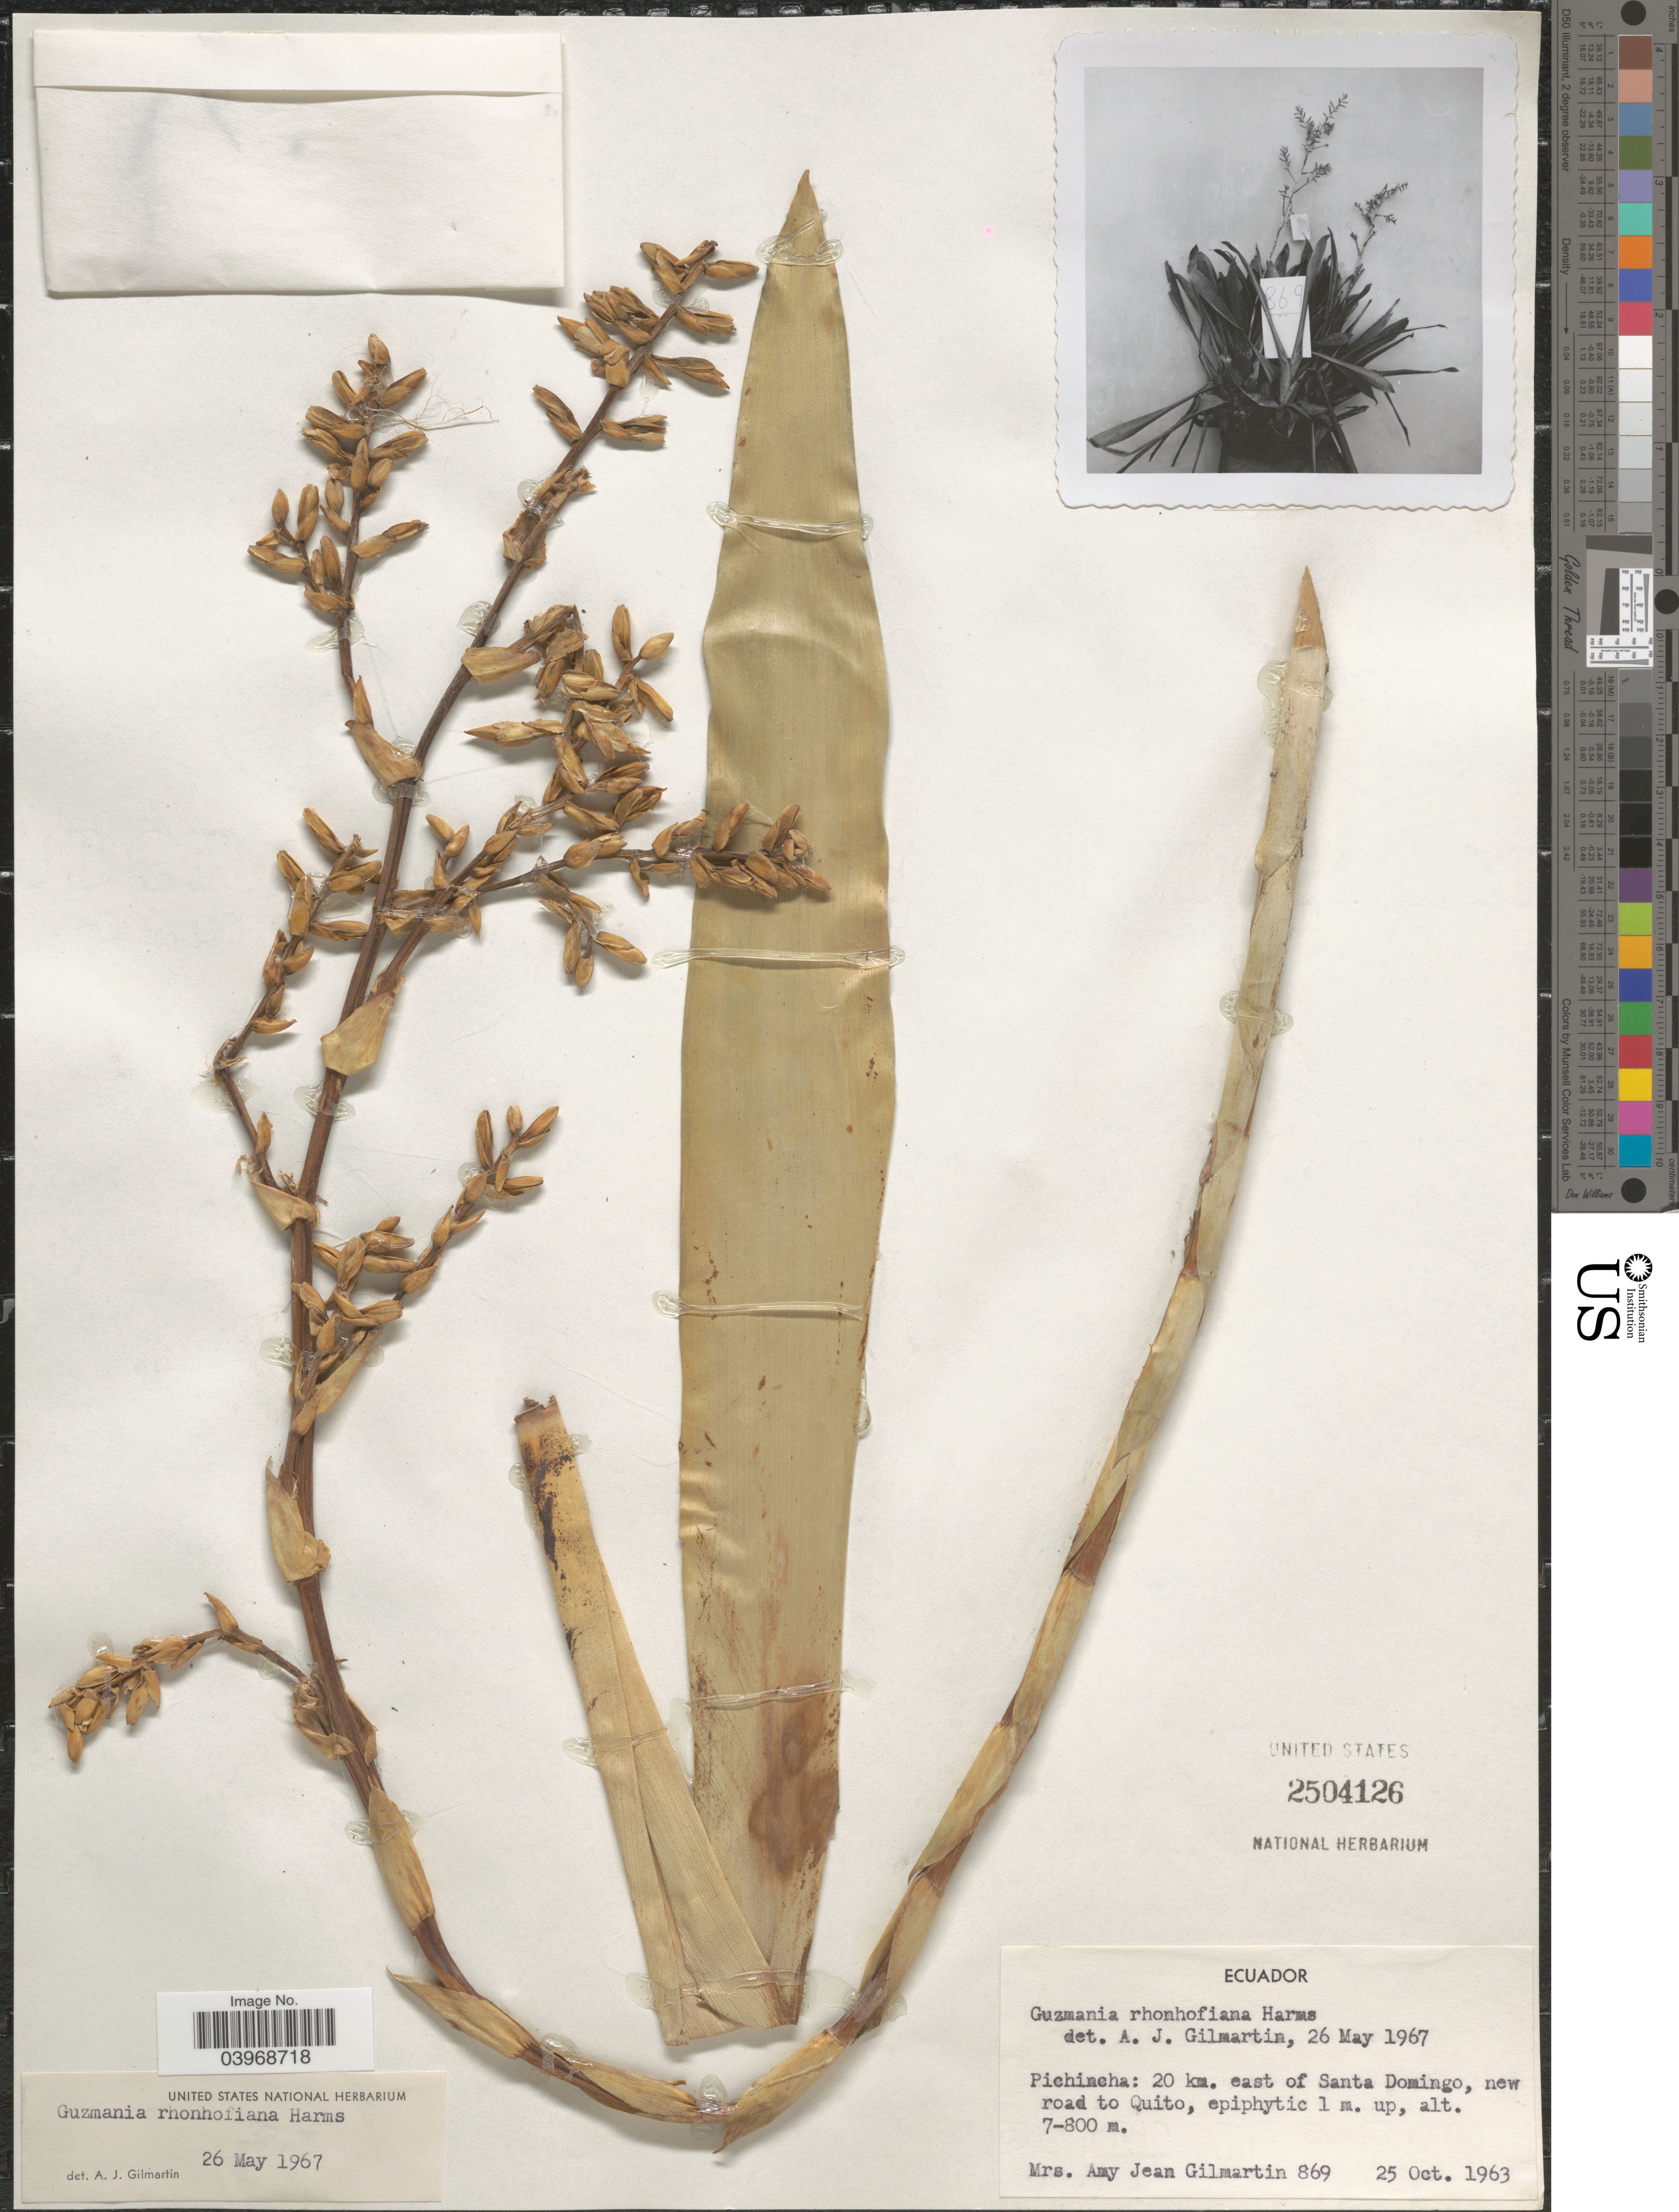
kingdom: Plantae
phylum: Tracheophyta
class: Liliopsida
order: Poales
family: Bromeliaceae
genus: Guzmania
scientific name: Guzmania rhonhofiana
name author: Harms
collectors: A. J. Gilmartin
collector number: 869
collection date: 1963-10-25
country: Ecuador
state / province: Pichincha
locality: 20 km. east of Santa Domingo, new road to Quito.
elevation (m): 700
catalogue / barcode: US 2504126